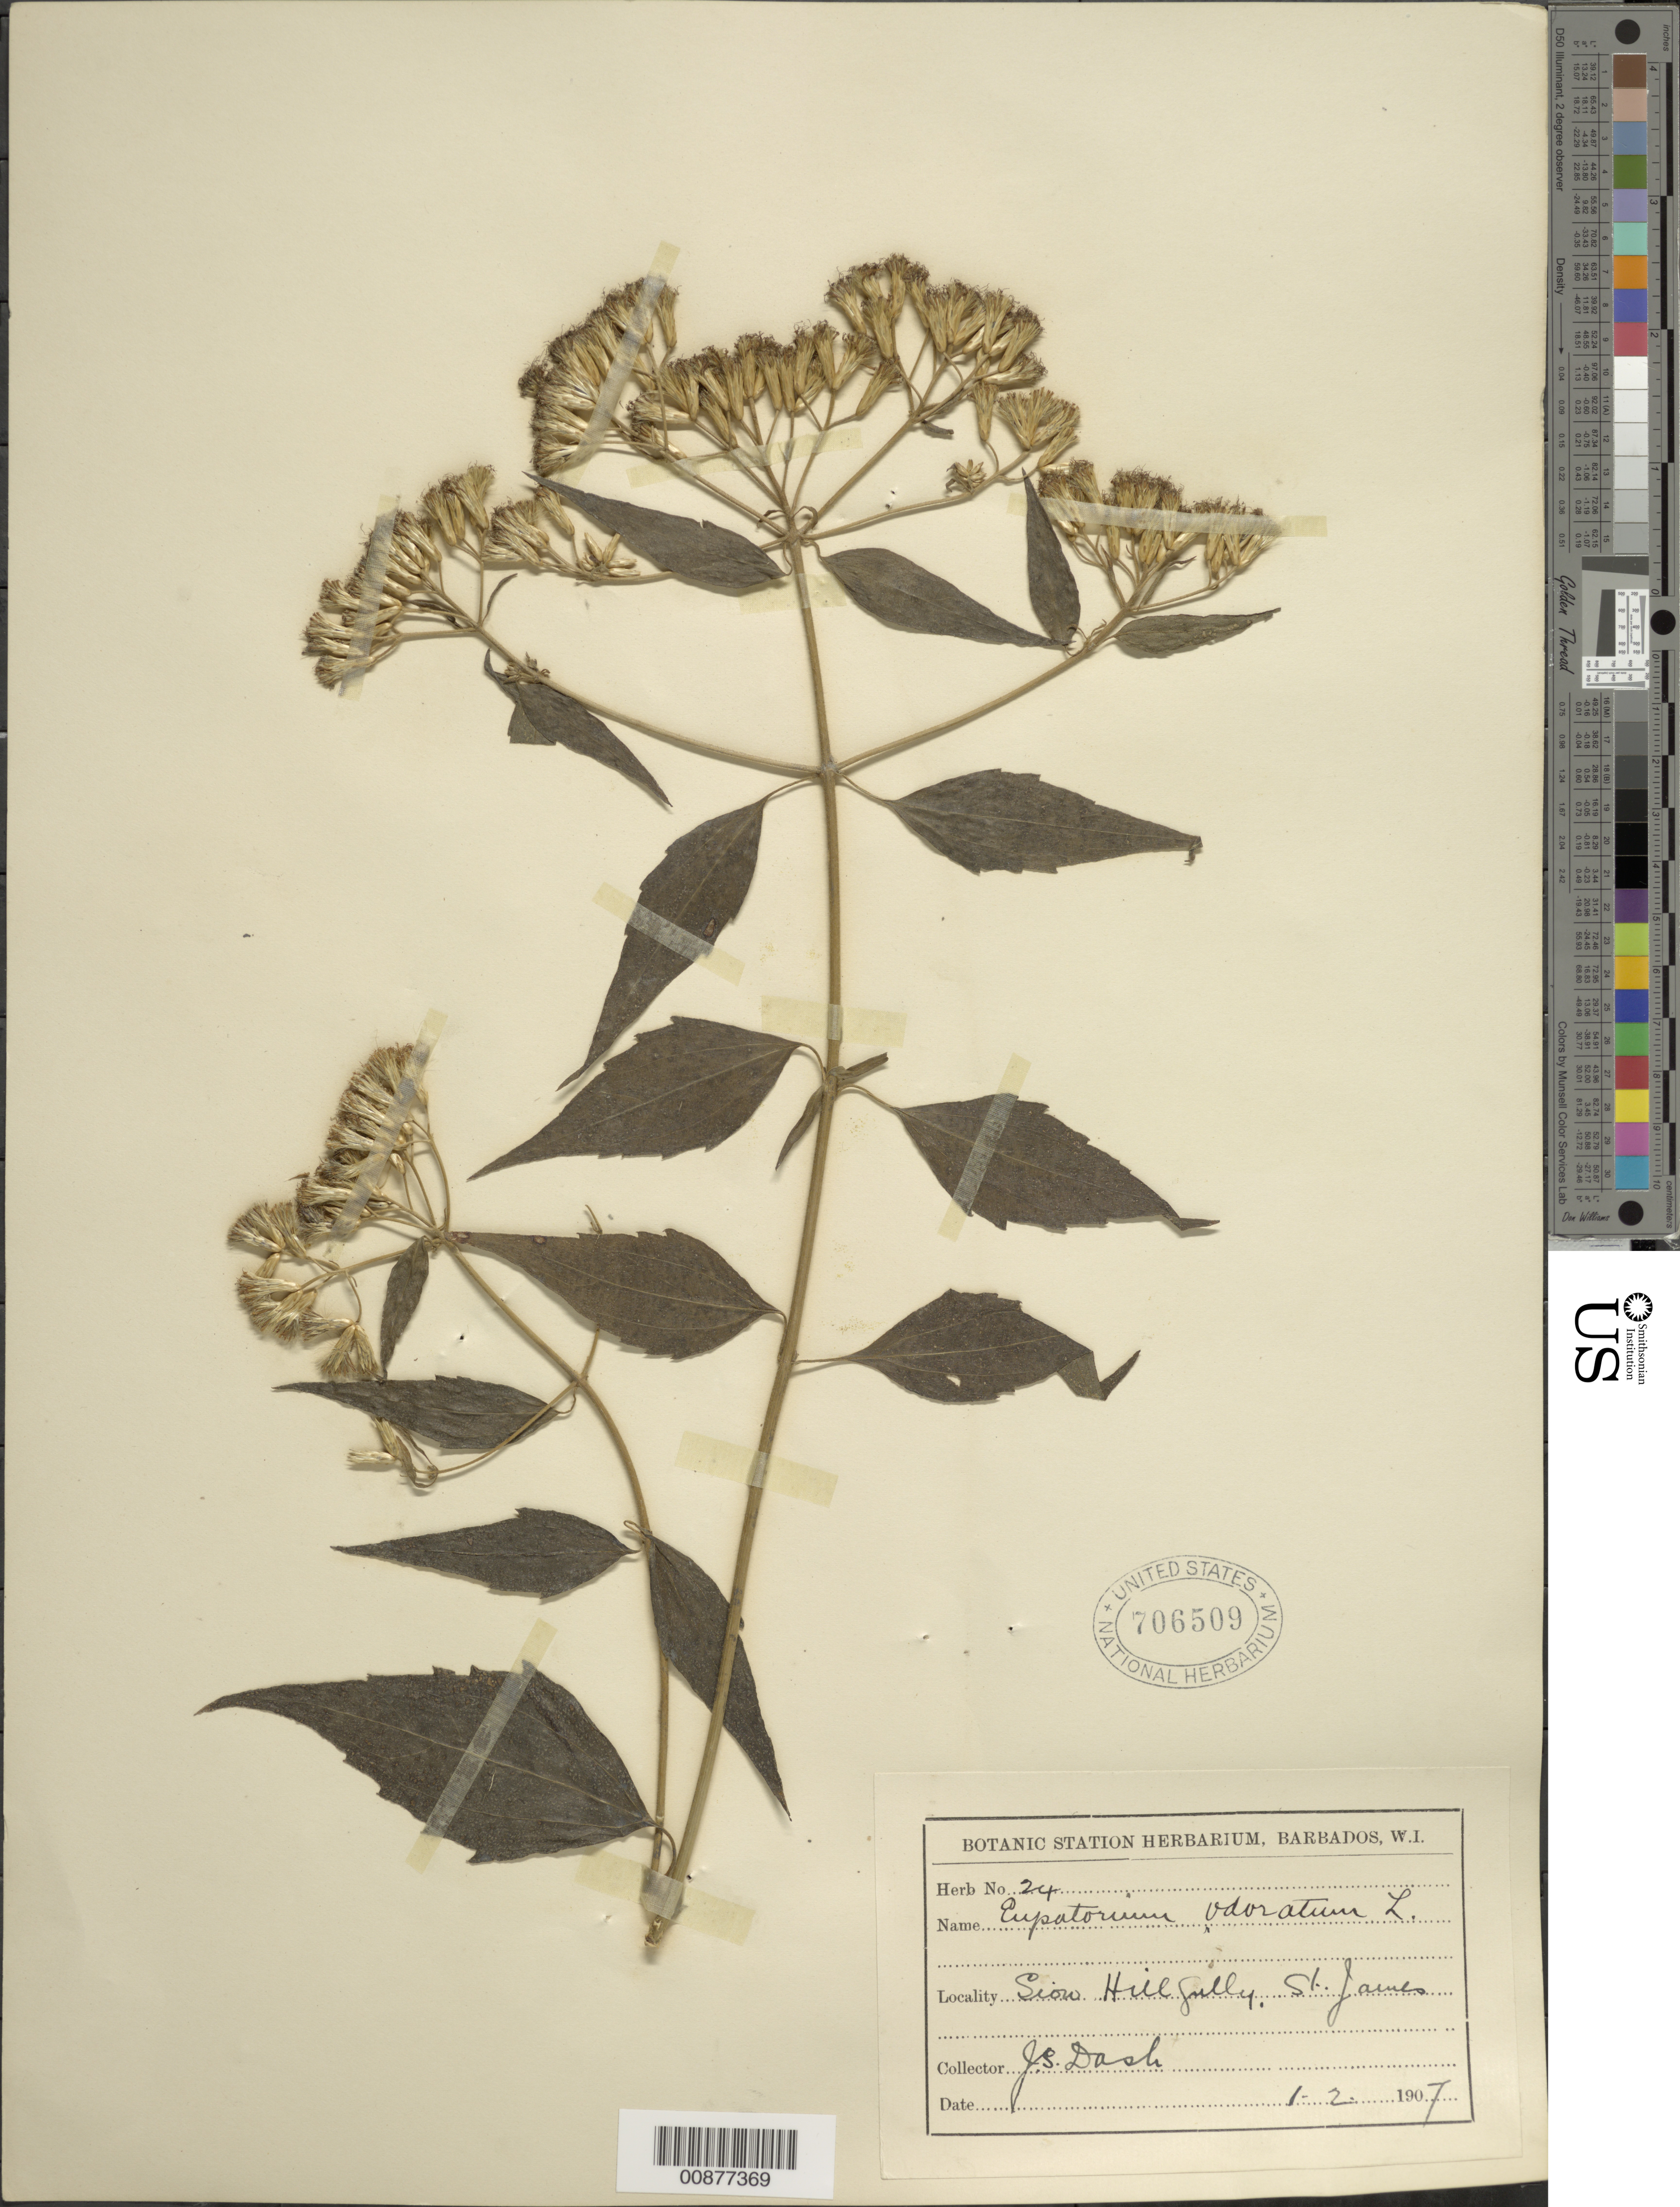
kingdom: Plantae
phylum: Tracheophyta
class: Magnoliopsida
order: Asterales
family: Asteraceae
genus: Chromolaena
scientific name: Chromolaena odorata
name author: (L.) R.M. King & H. Rob.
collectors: J. Dash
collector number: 24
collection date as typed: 01 Feb 1907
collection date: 1907-02-01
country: Barbados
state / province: Saint James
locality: Sion Hill Gully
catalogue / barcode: US 706509